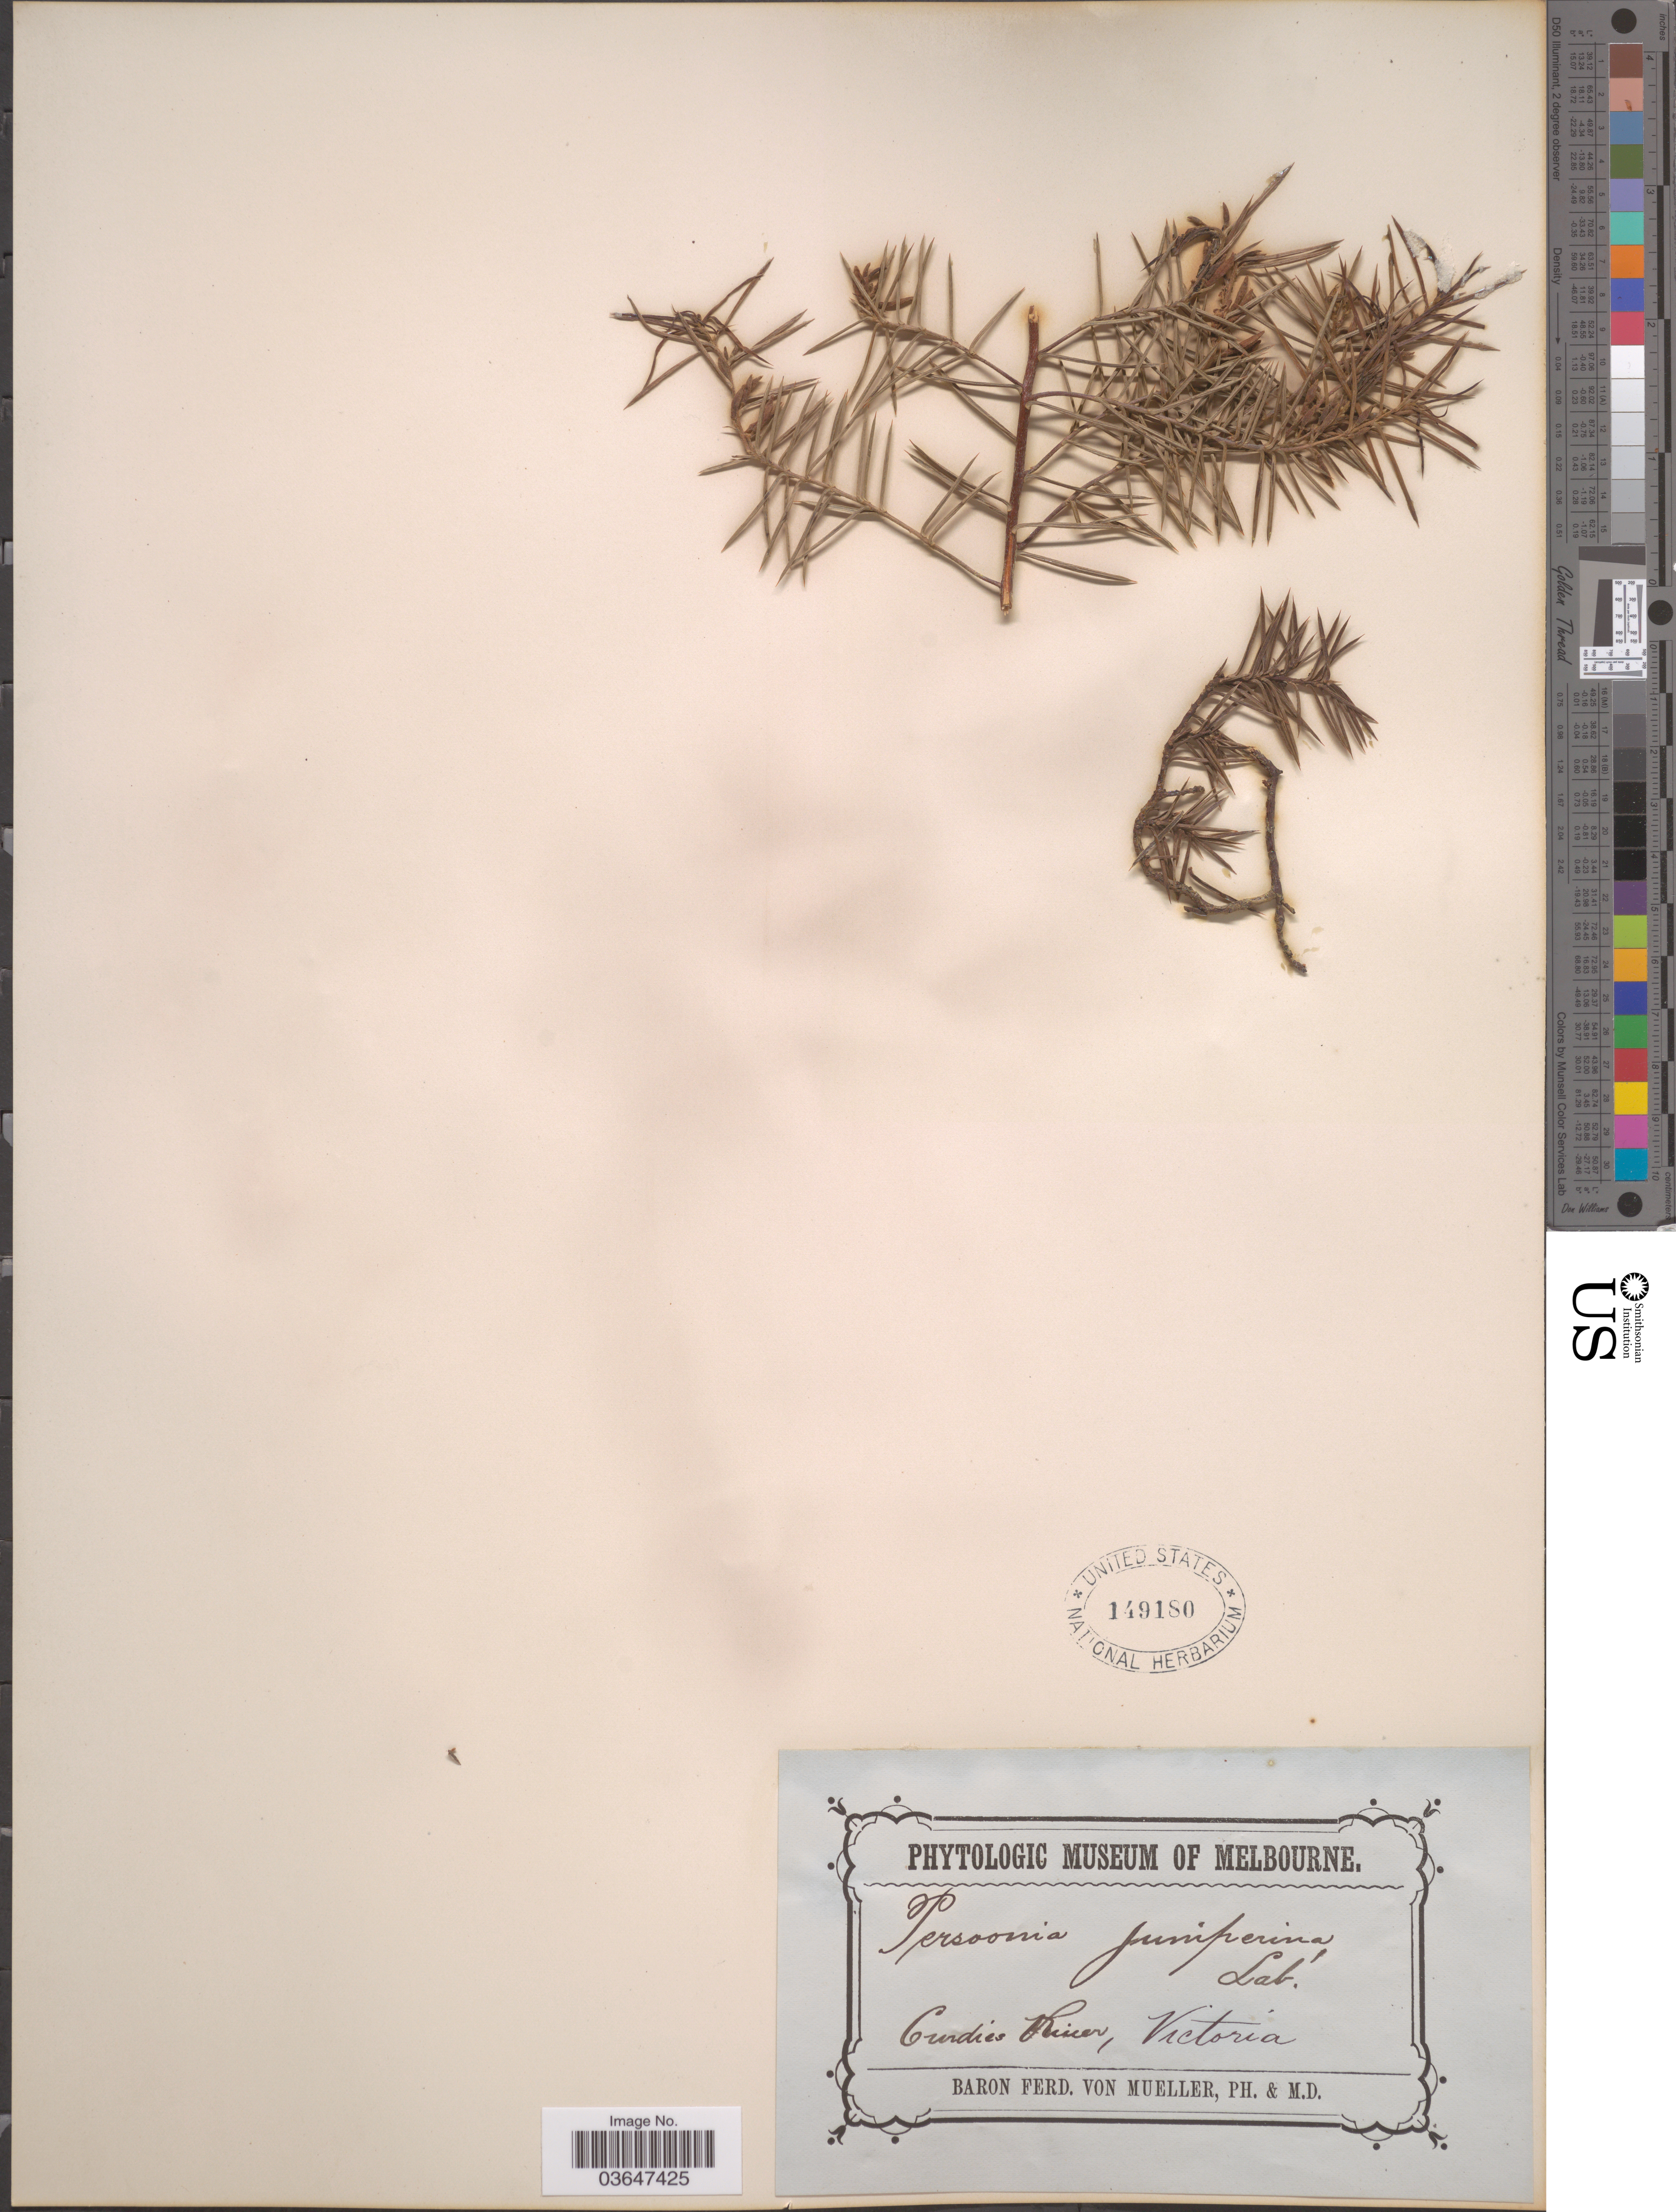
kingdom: Plantae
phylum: Tracheophyta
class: Magnoliopsida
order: Proteales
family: Proteaceae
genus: Persoonia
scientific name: Persoonia juniperina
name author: Labill.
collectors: F. Mueller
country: Australia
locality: Curdies River, Victoria.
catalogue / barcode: US 149180